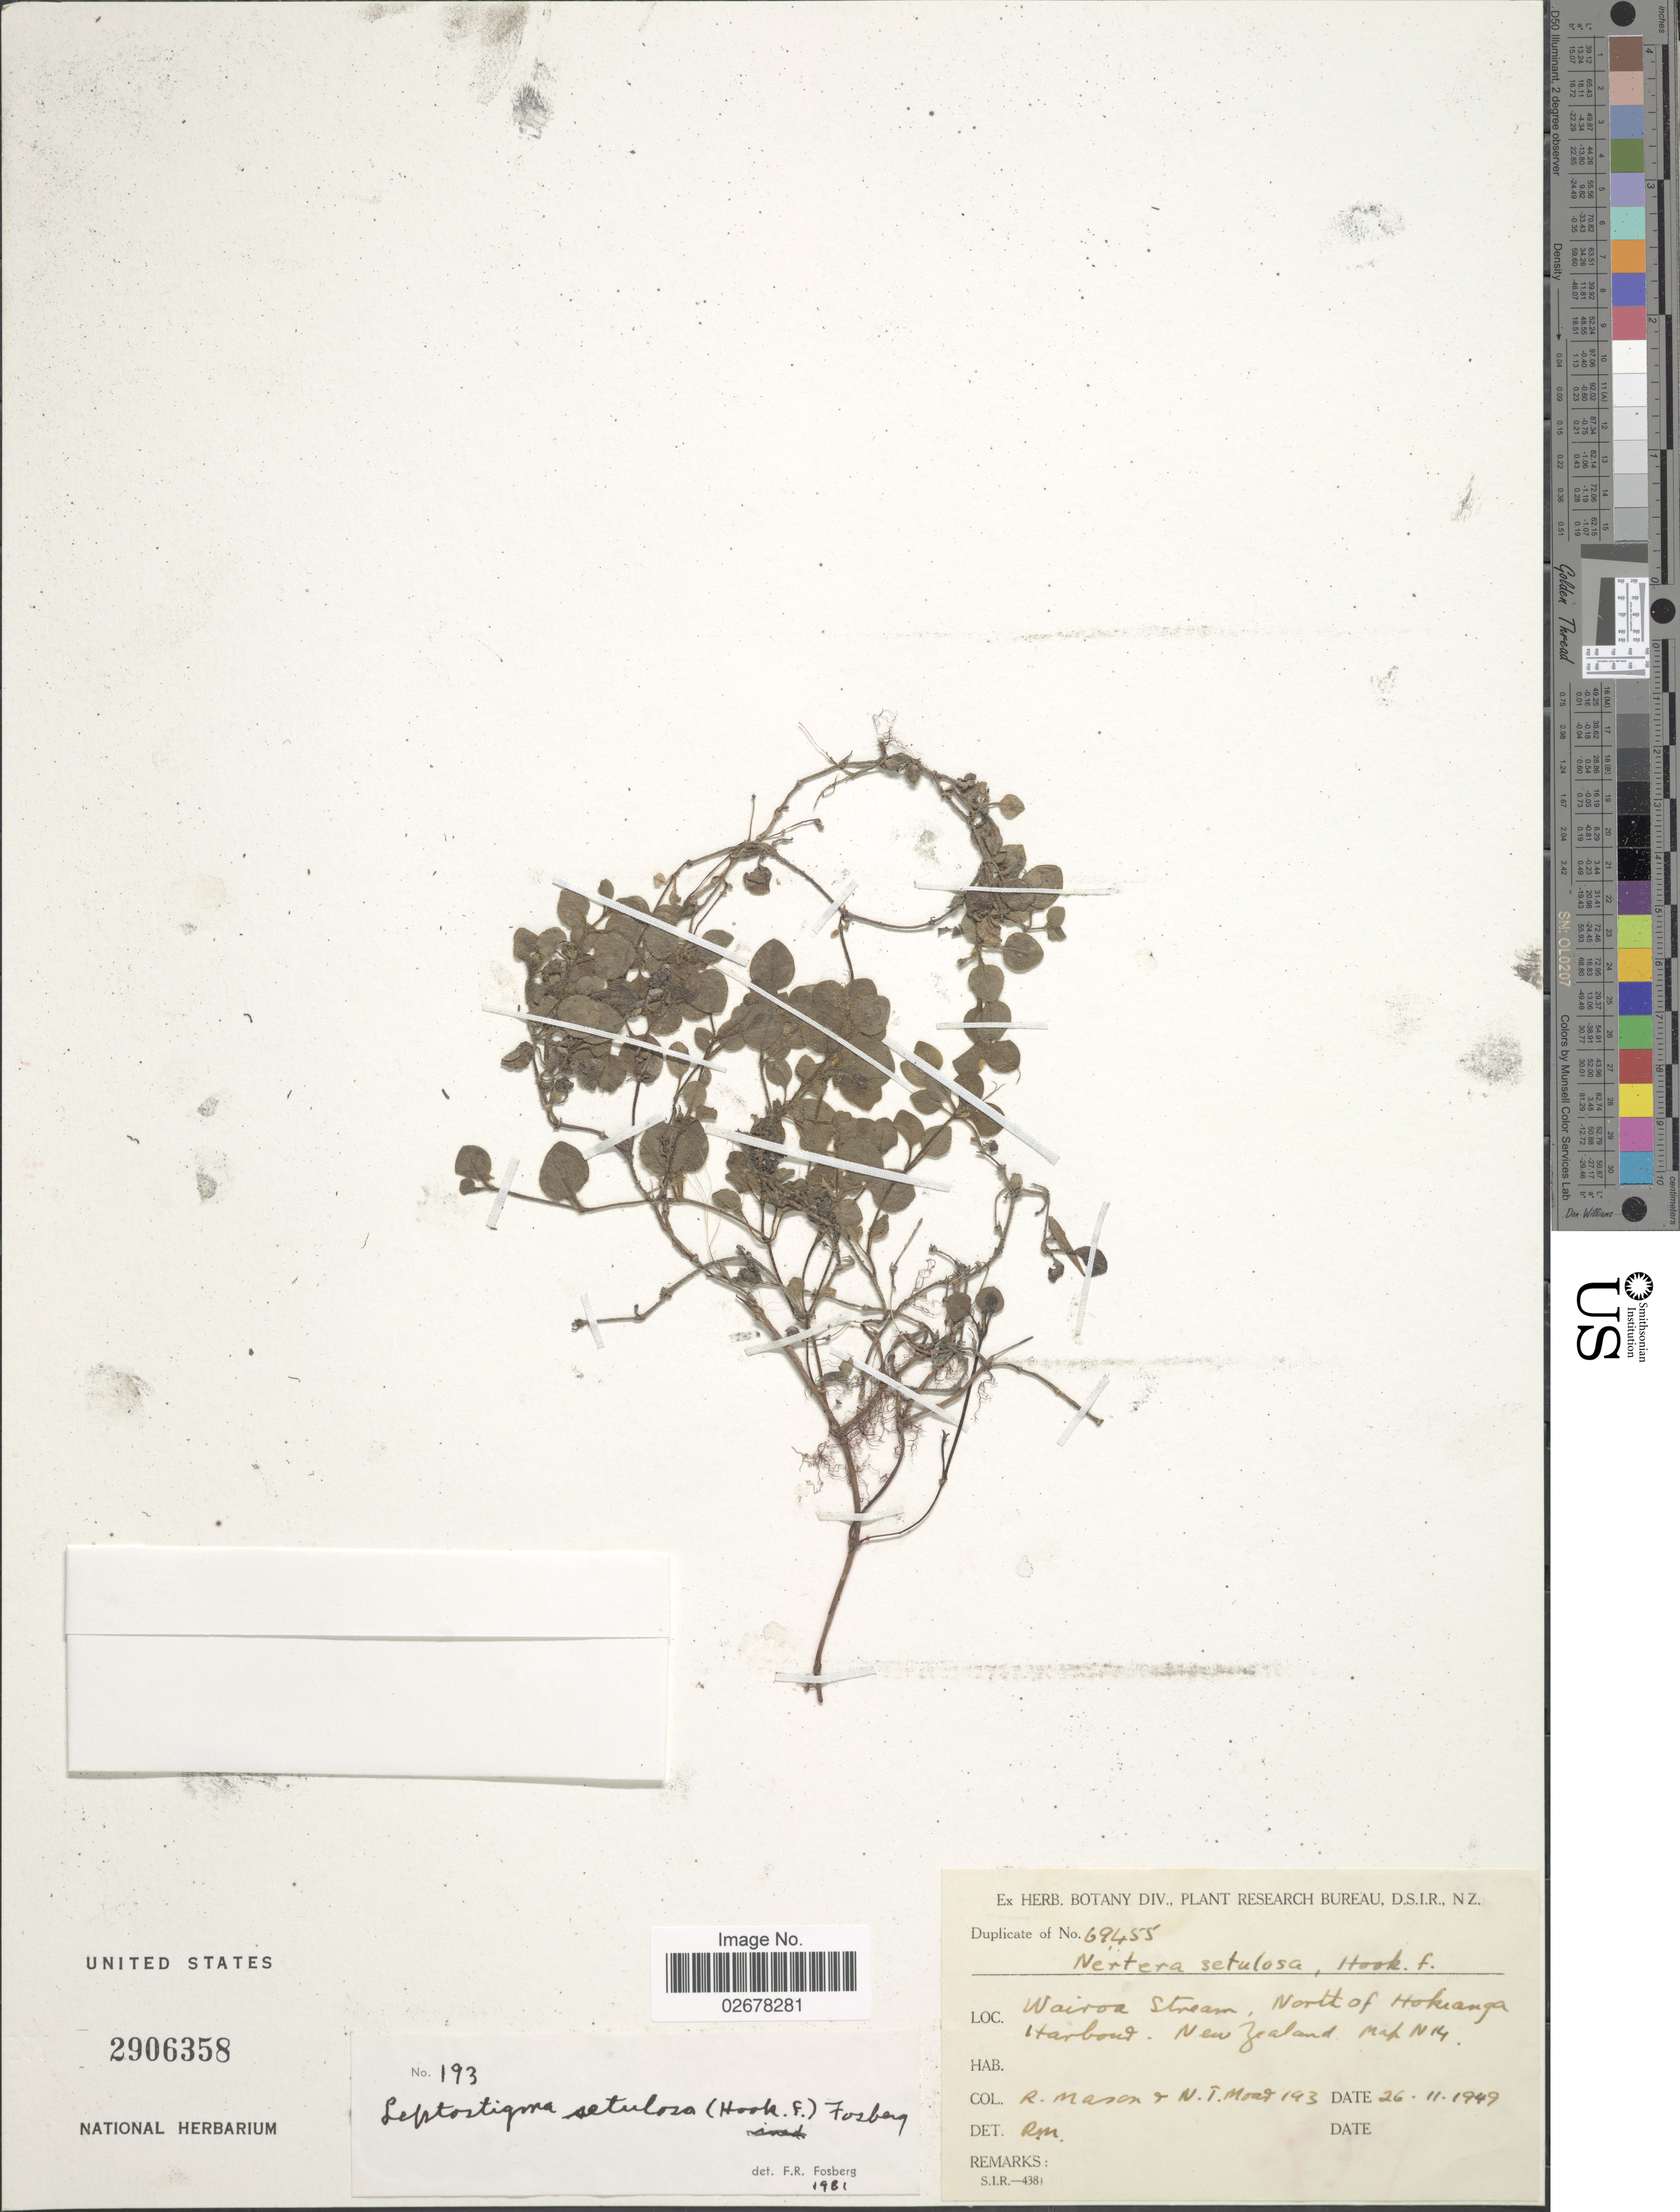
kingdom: Plantae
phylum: Tracheophyta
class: Magnoliopsida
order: Gentianales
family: Rubiaceae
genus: Nertera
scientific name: Nertera setulosa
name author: Hook. f.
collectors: R. Mason & N. Moad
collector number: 193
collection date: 1949-11-26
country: New Zealand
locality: Wairoa Stream, North of Hokianga Harbour, Map N14.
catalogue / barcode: US 2906358